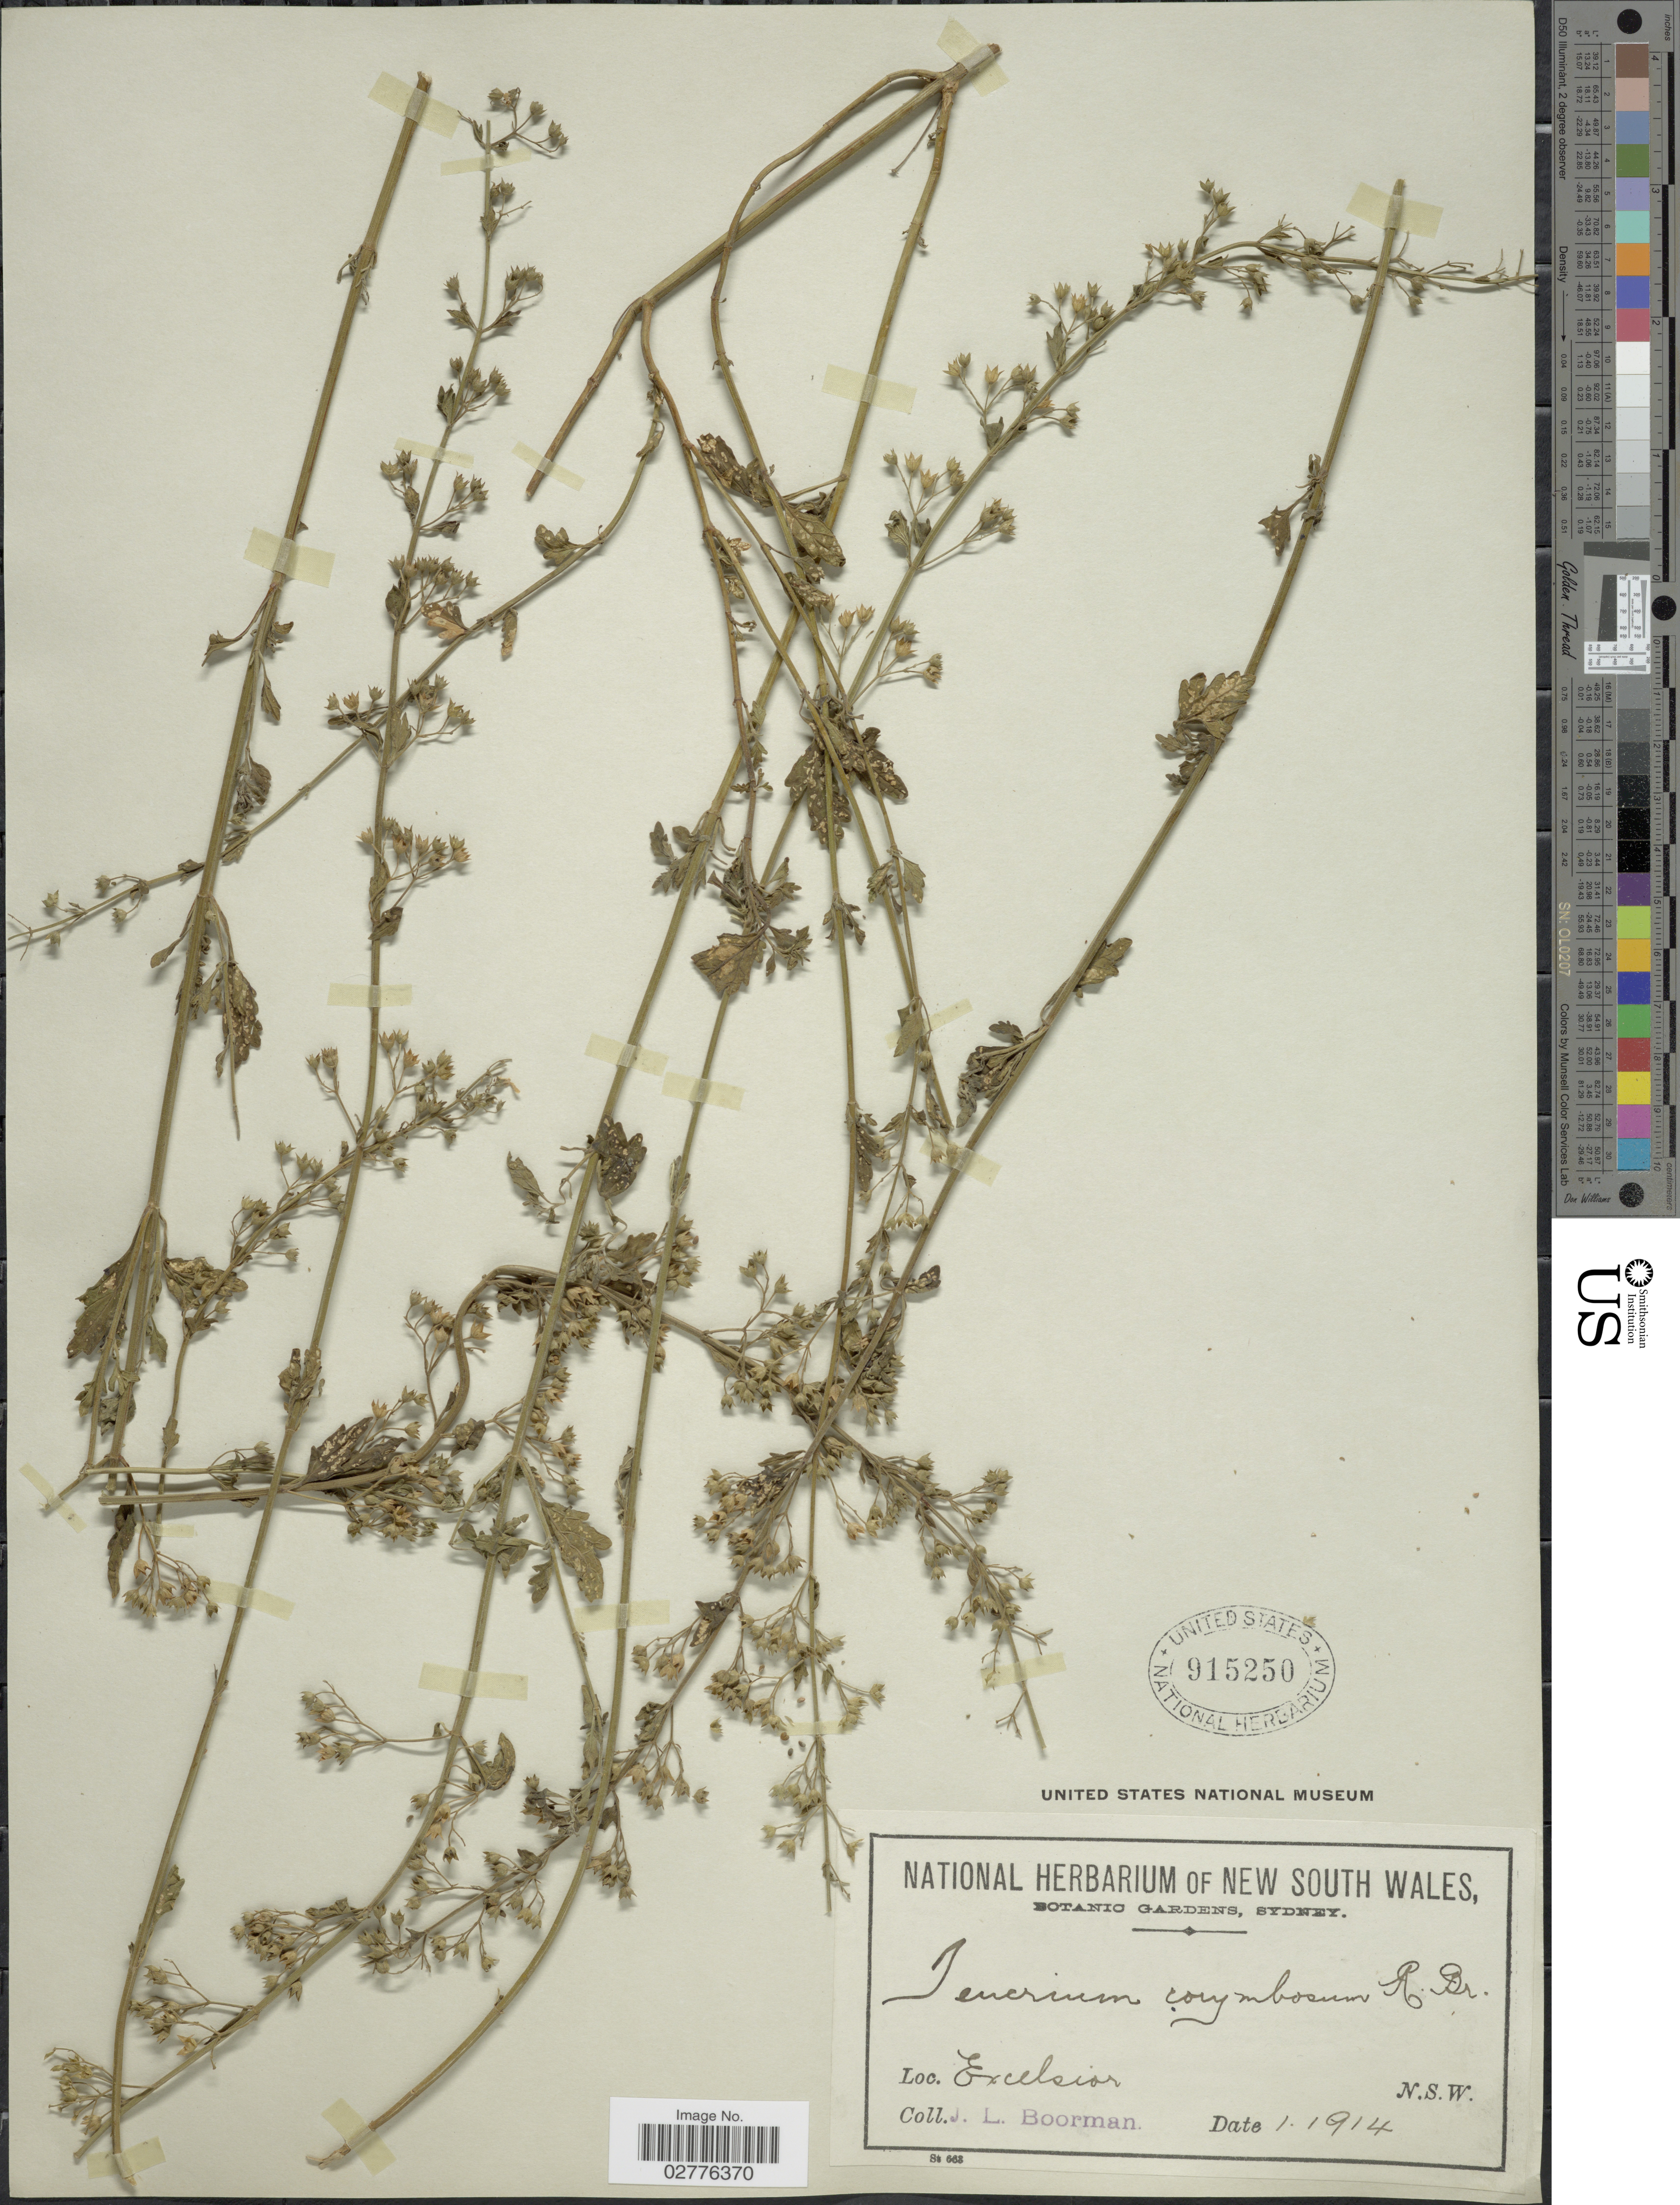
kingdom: Plantae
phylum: Tracheophyta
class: Magnoliopsida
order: Lamiales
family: Lamiaceae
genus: Teucrium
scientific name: Teucrium corymbosum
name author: R. Br.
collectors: J. Boorman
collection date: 1914-01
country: Australia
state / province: New South Wales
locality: Excelsior.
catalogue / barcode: US 915250